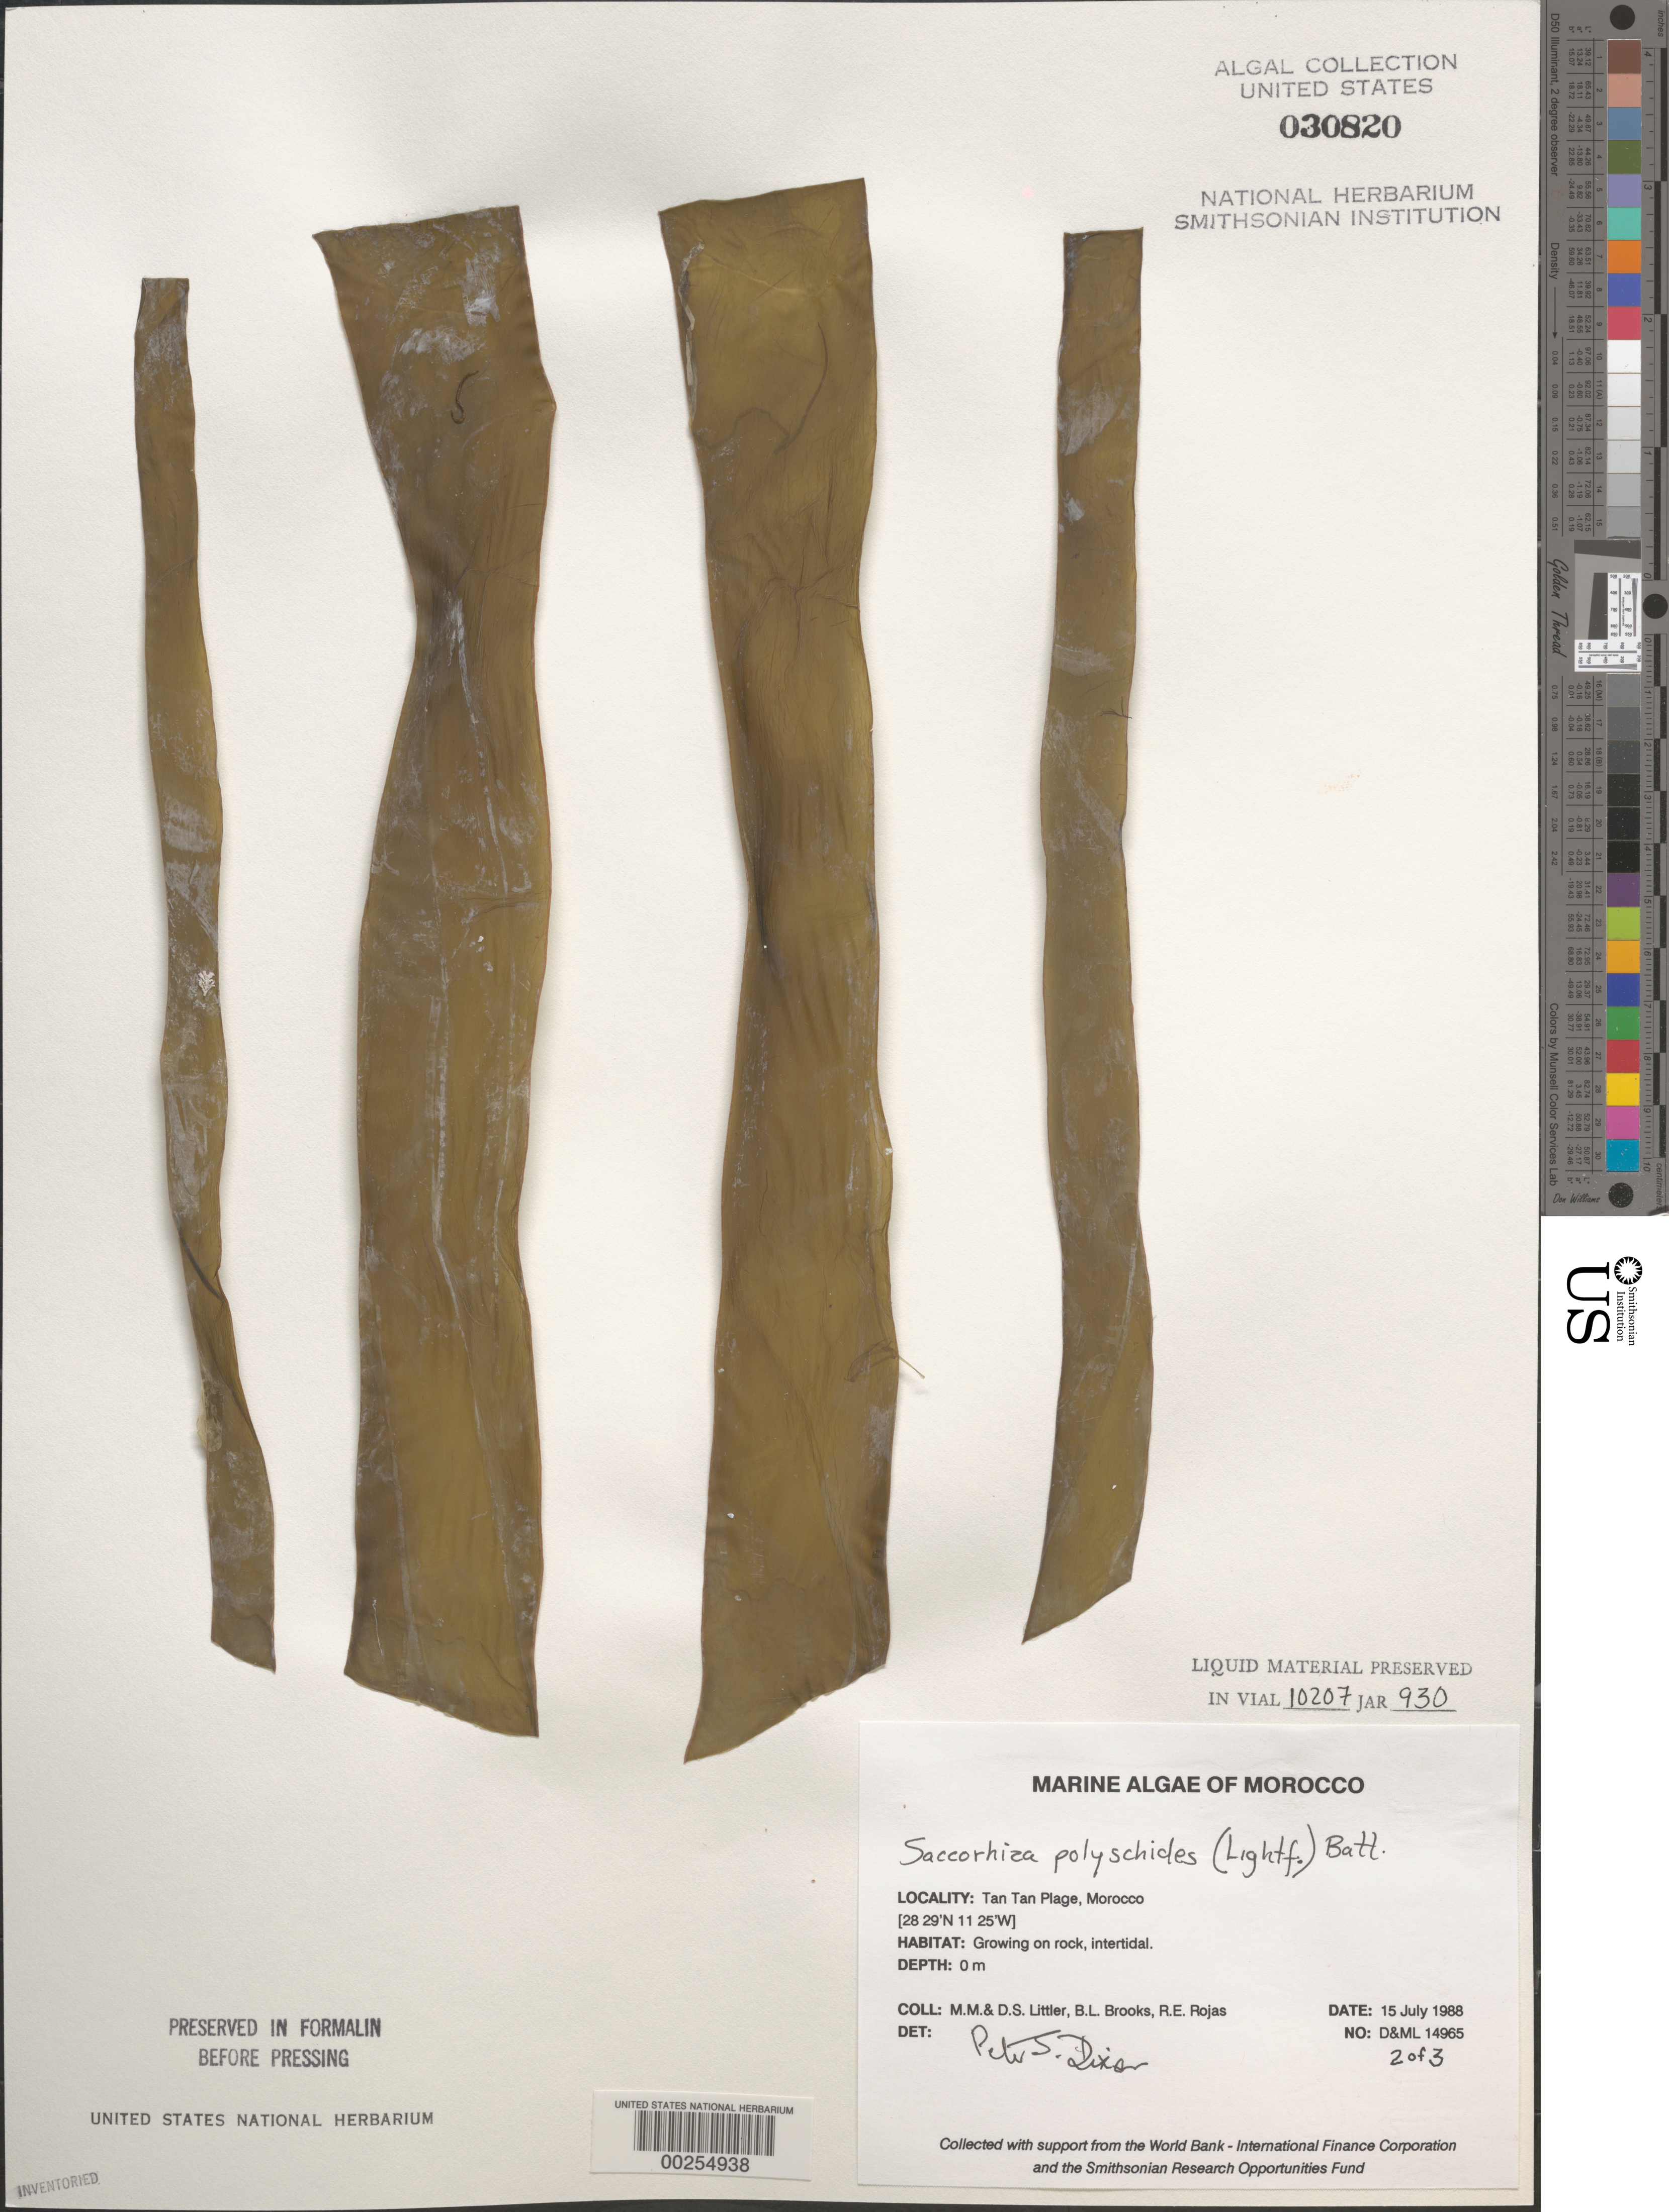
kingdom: Chromista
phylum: Foraminifera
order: Astrorhizida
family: Hyperamminidae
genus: Saccorhiza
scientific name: Saccorhiza polyschides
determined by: Dixon, P. S.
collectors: M. M. Littler, D. S. Littler, B. Brooks & R. Rojas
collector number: D&ML 14965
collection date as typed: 15 Jul 1988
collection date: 1988-07-15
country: Morocco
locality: Tan Tan Plage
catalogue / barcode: US 30820